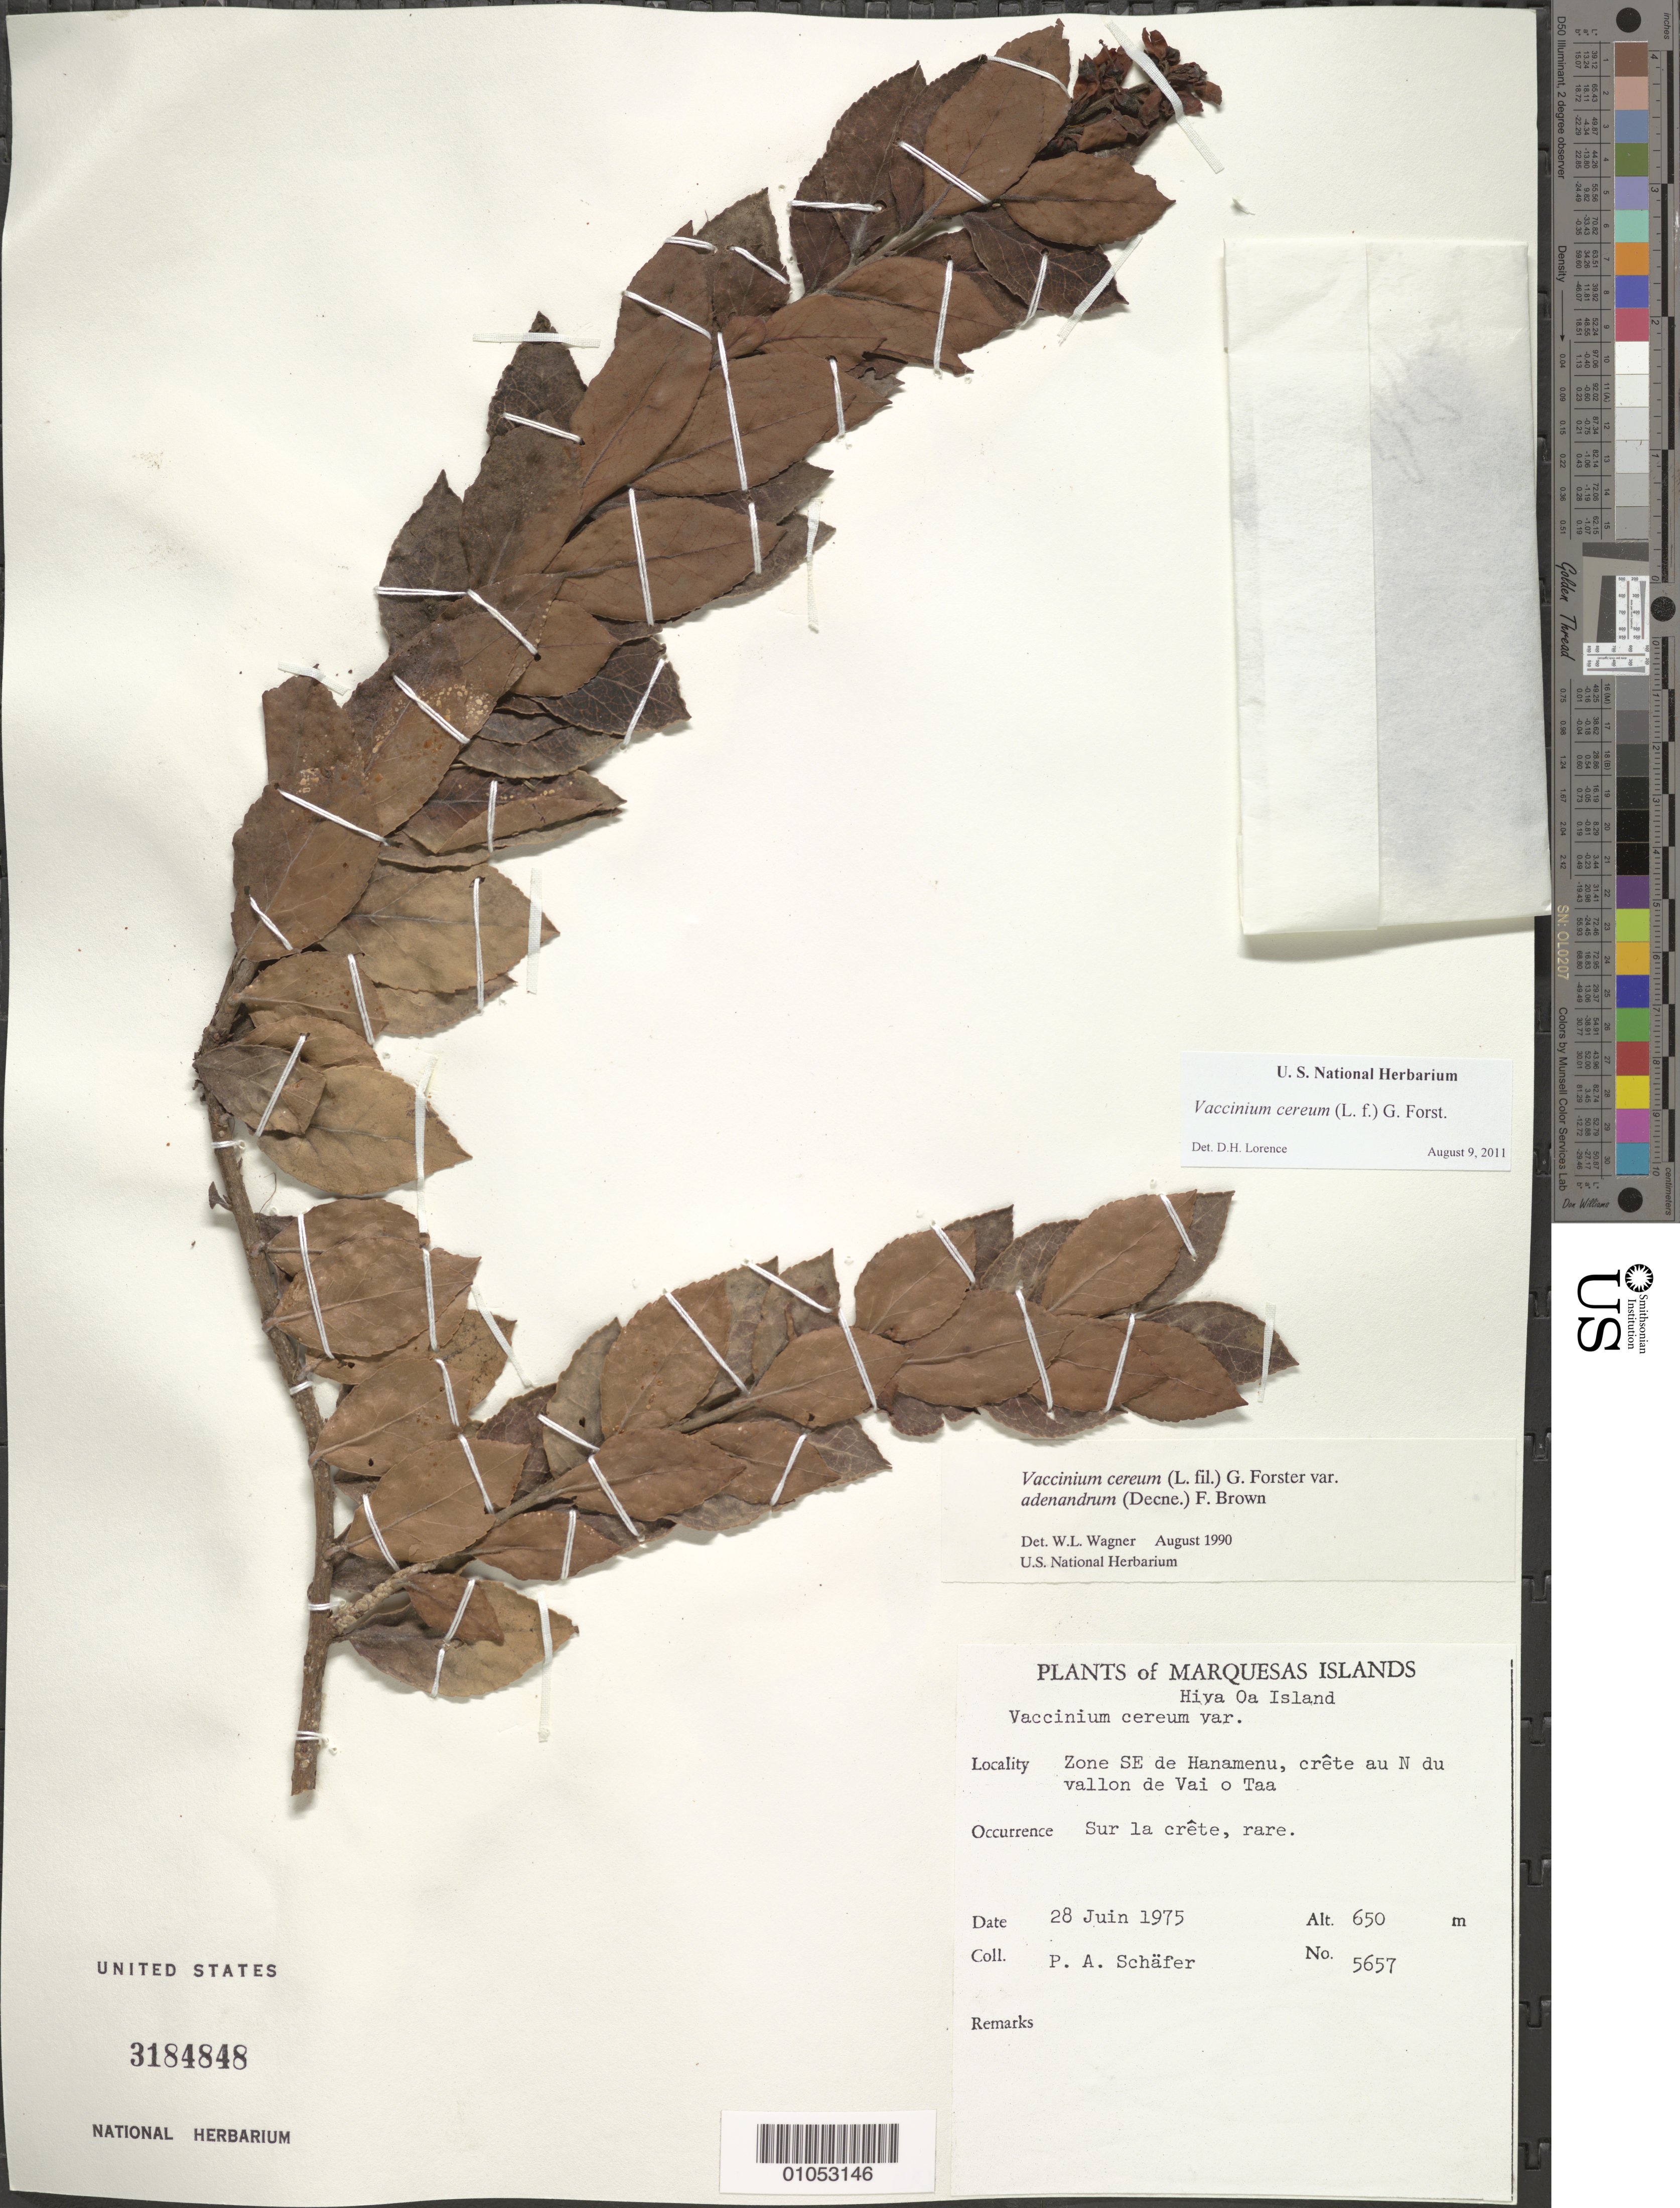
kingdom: Plantae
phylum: Tracheophyta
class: Magnoliopsida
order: Ericales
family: Ericaceae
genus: Vaccinium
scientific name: Vaccinium cereum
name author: (L. f.) G. Forst.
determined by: Lorence, David H., (PTBG), National Tropical Botanical Garden (UNITED STATES)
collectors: P. A. Schäfer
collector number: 5657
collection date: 1975-06-28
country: French Polynesia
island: Hiva Oa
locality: zone SE de Hanamenu, crête au N du vallon de Vai O Taa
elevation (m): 650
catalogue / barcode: US 3184848